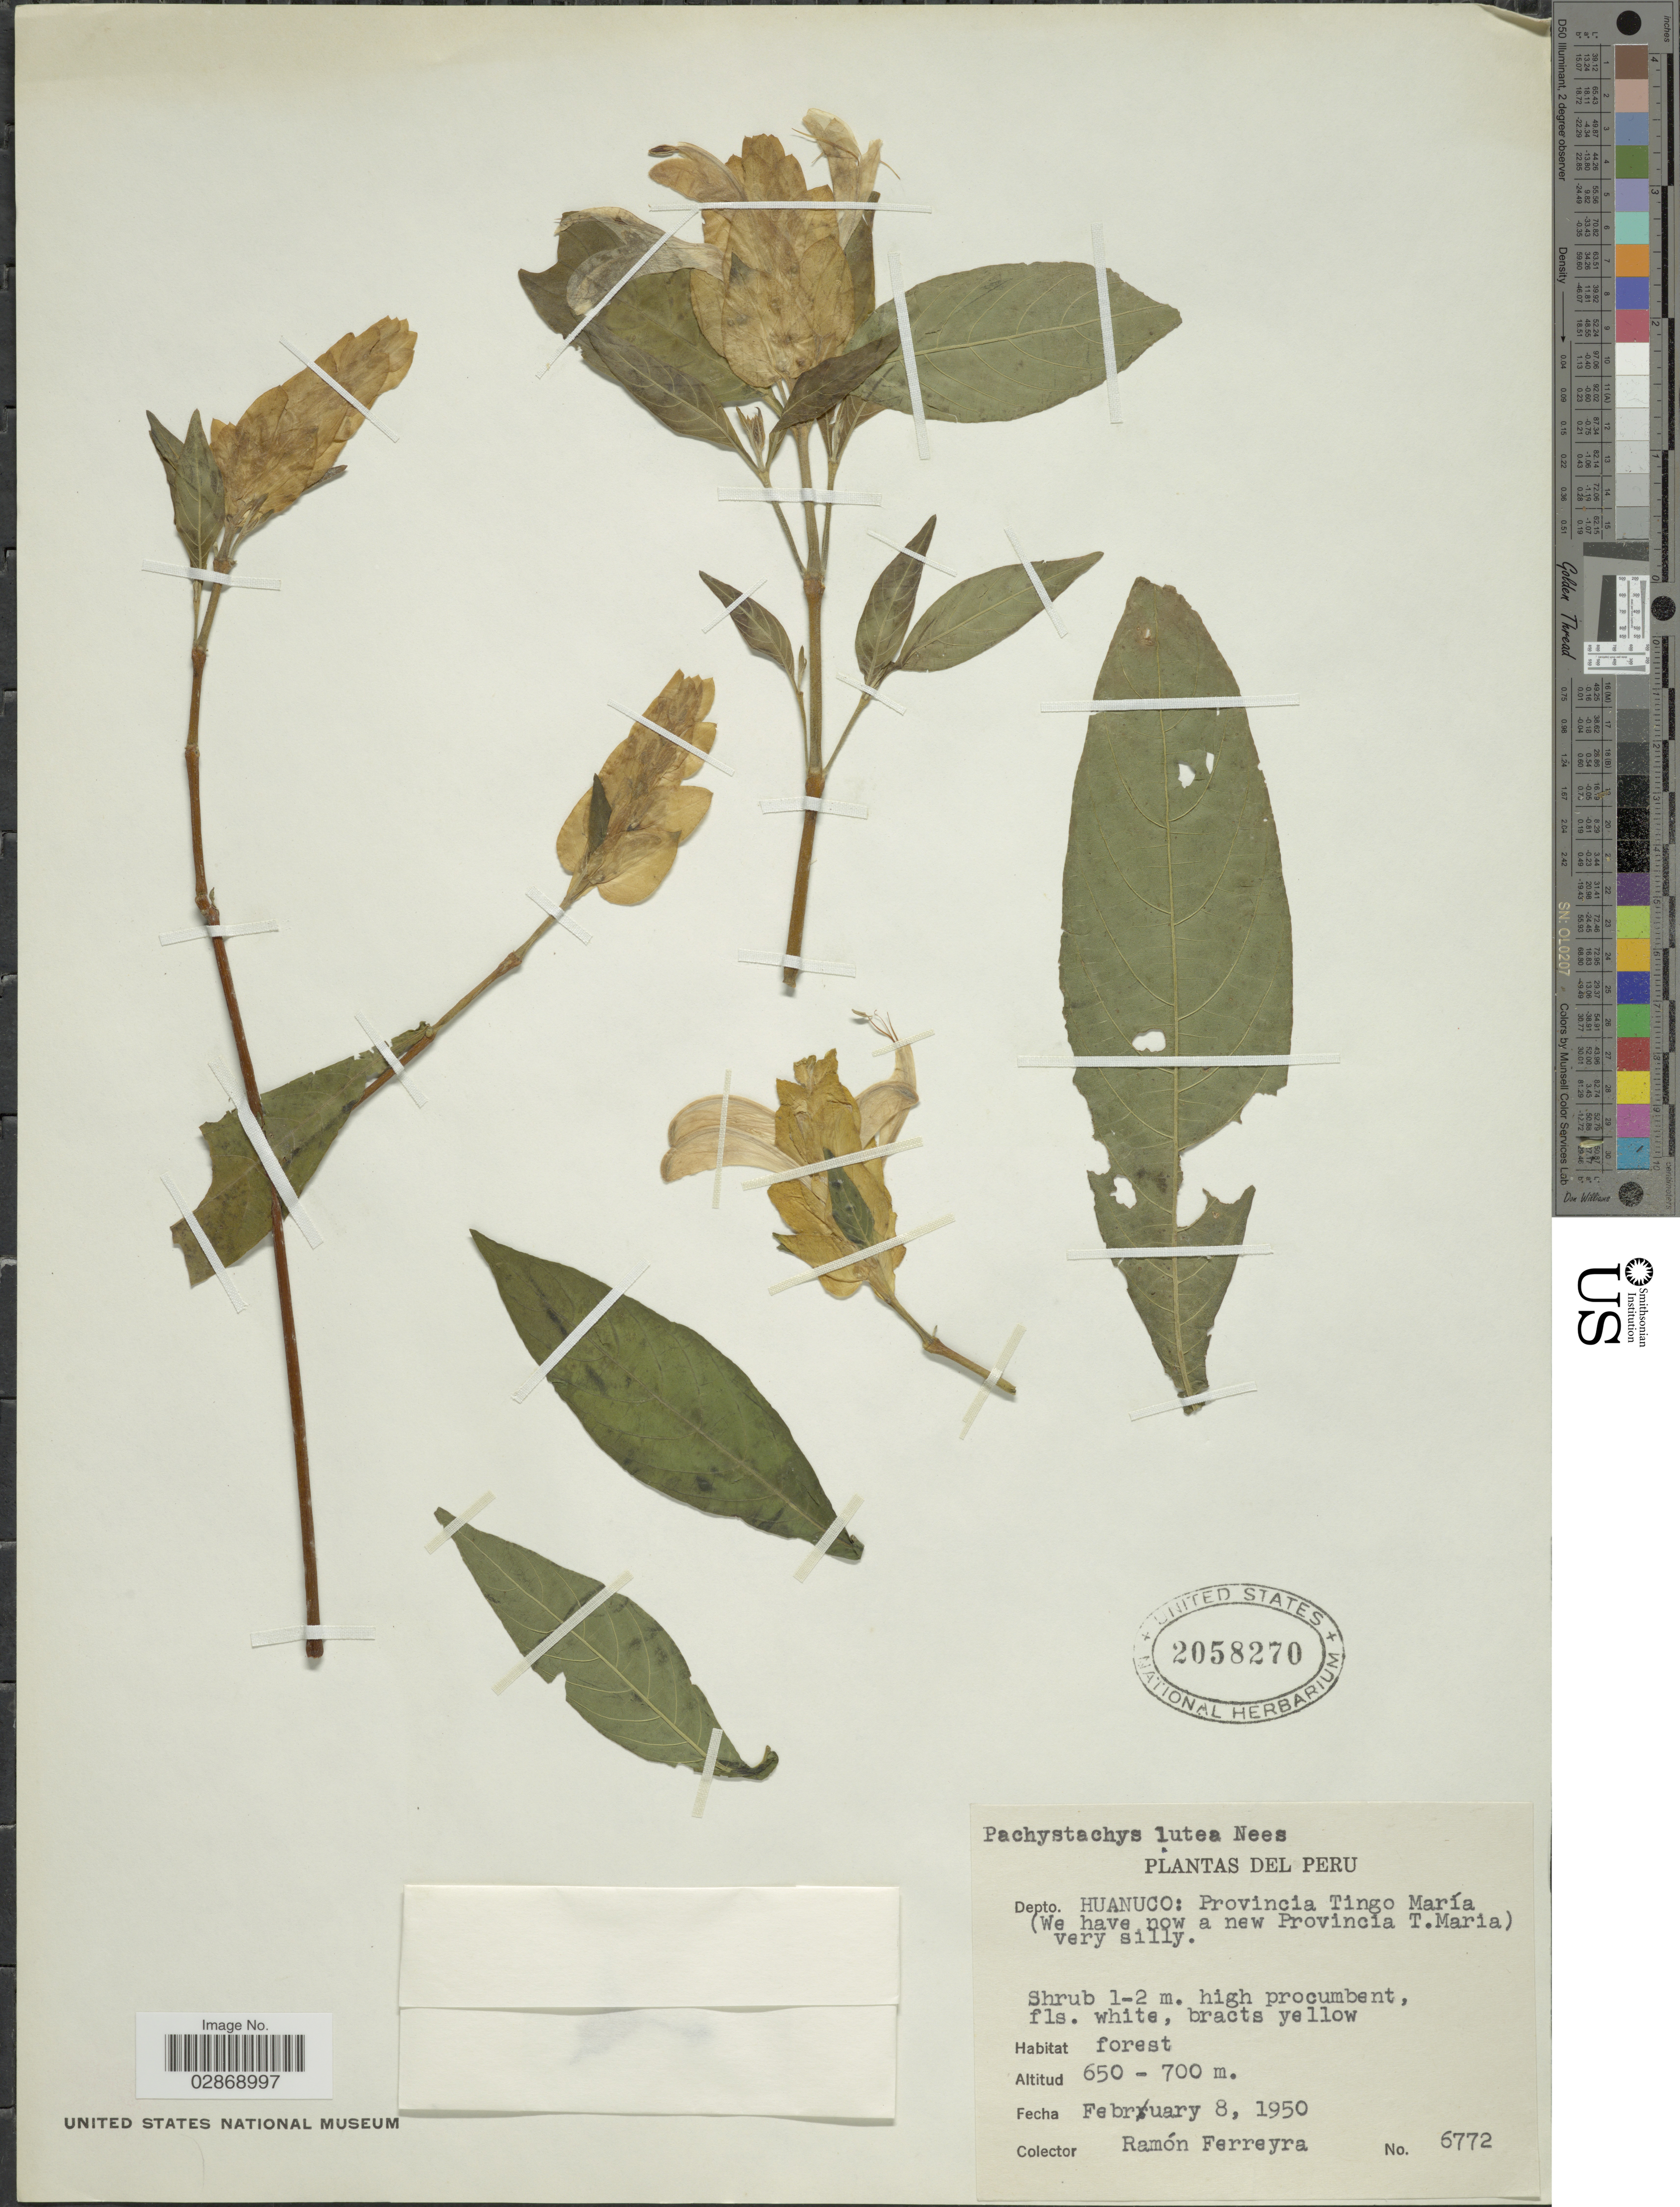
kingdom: Plantae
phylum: Tracheophyta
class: Magnoliopsida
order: Lamiales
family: Acanthaceae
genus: Pachystachys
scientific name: Pachystachys lutea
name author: Nees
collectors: R. A. Ferreyra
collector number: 6772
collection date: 1950-02-08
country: Peru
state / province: Huánuco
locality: Provincia Tingo María.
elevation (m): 650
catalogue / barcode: US 2058270